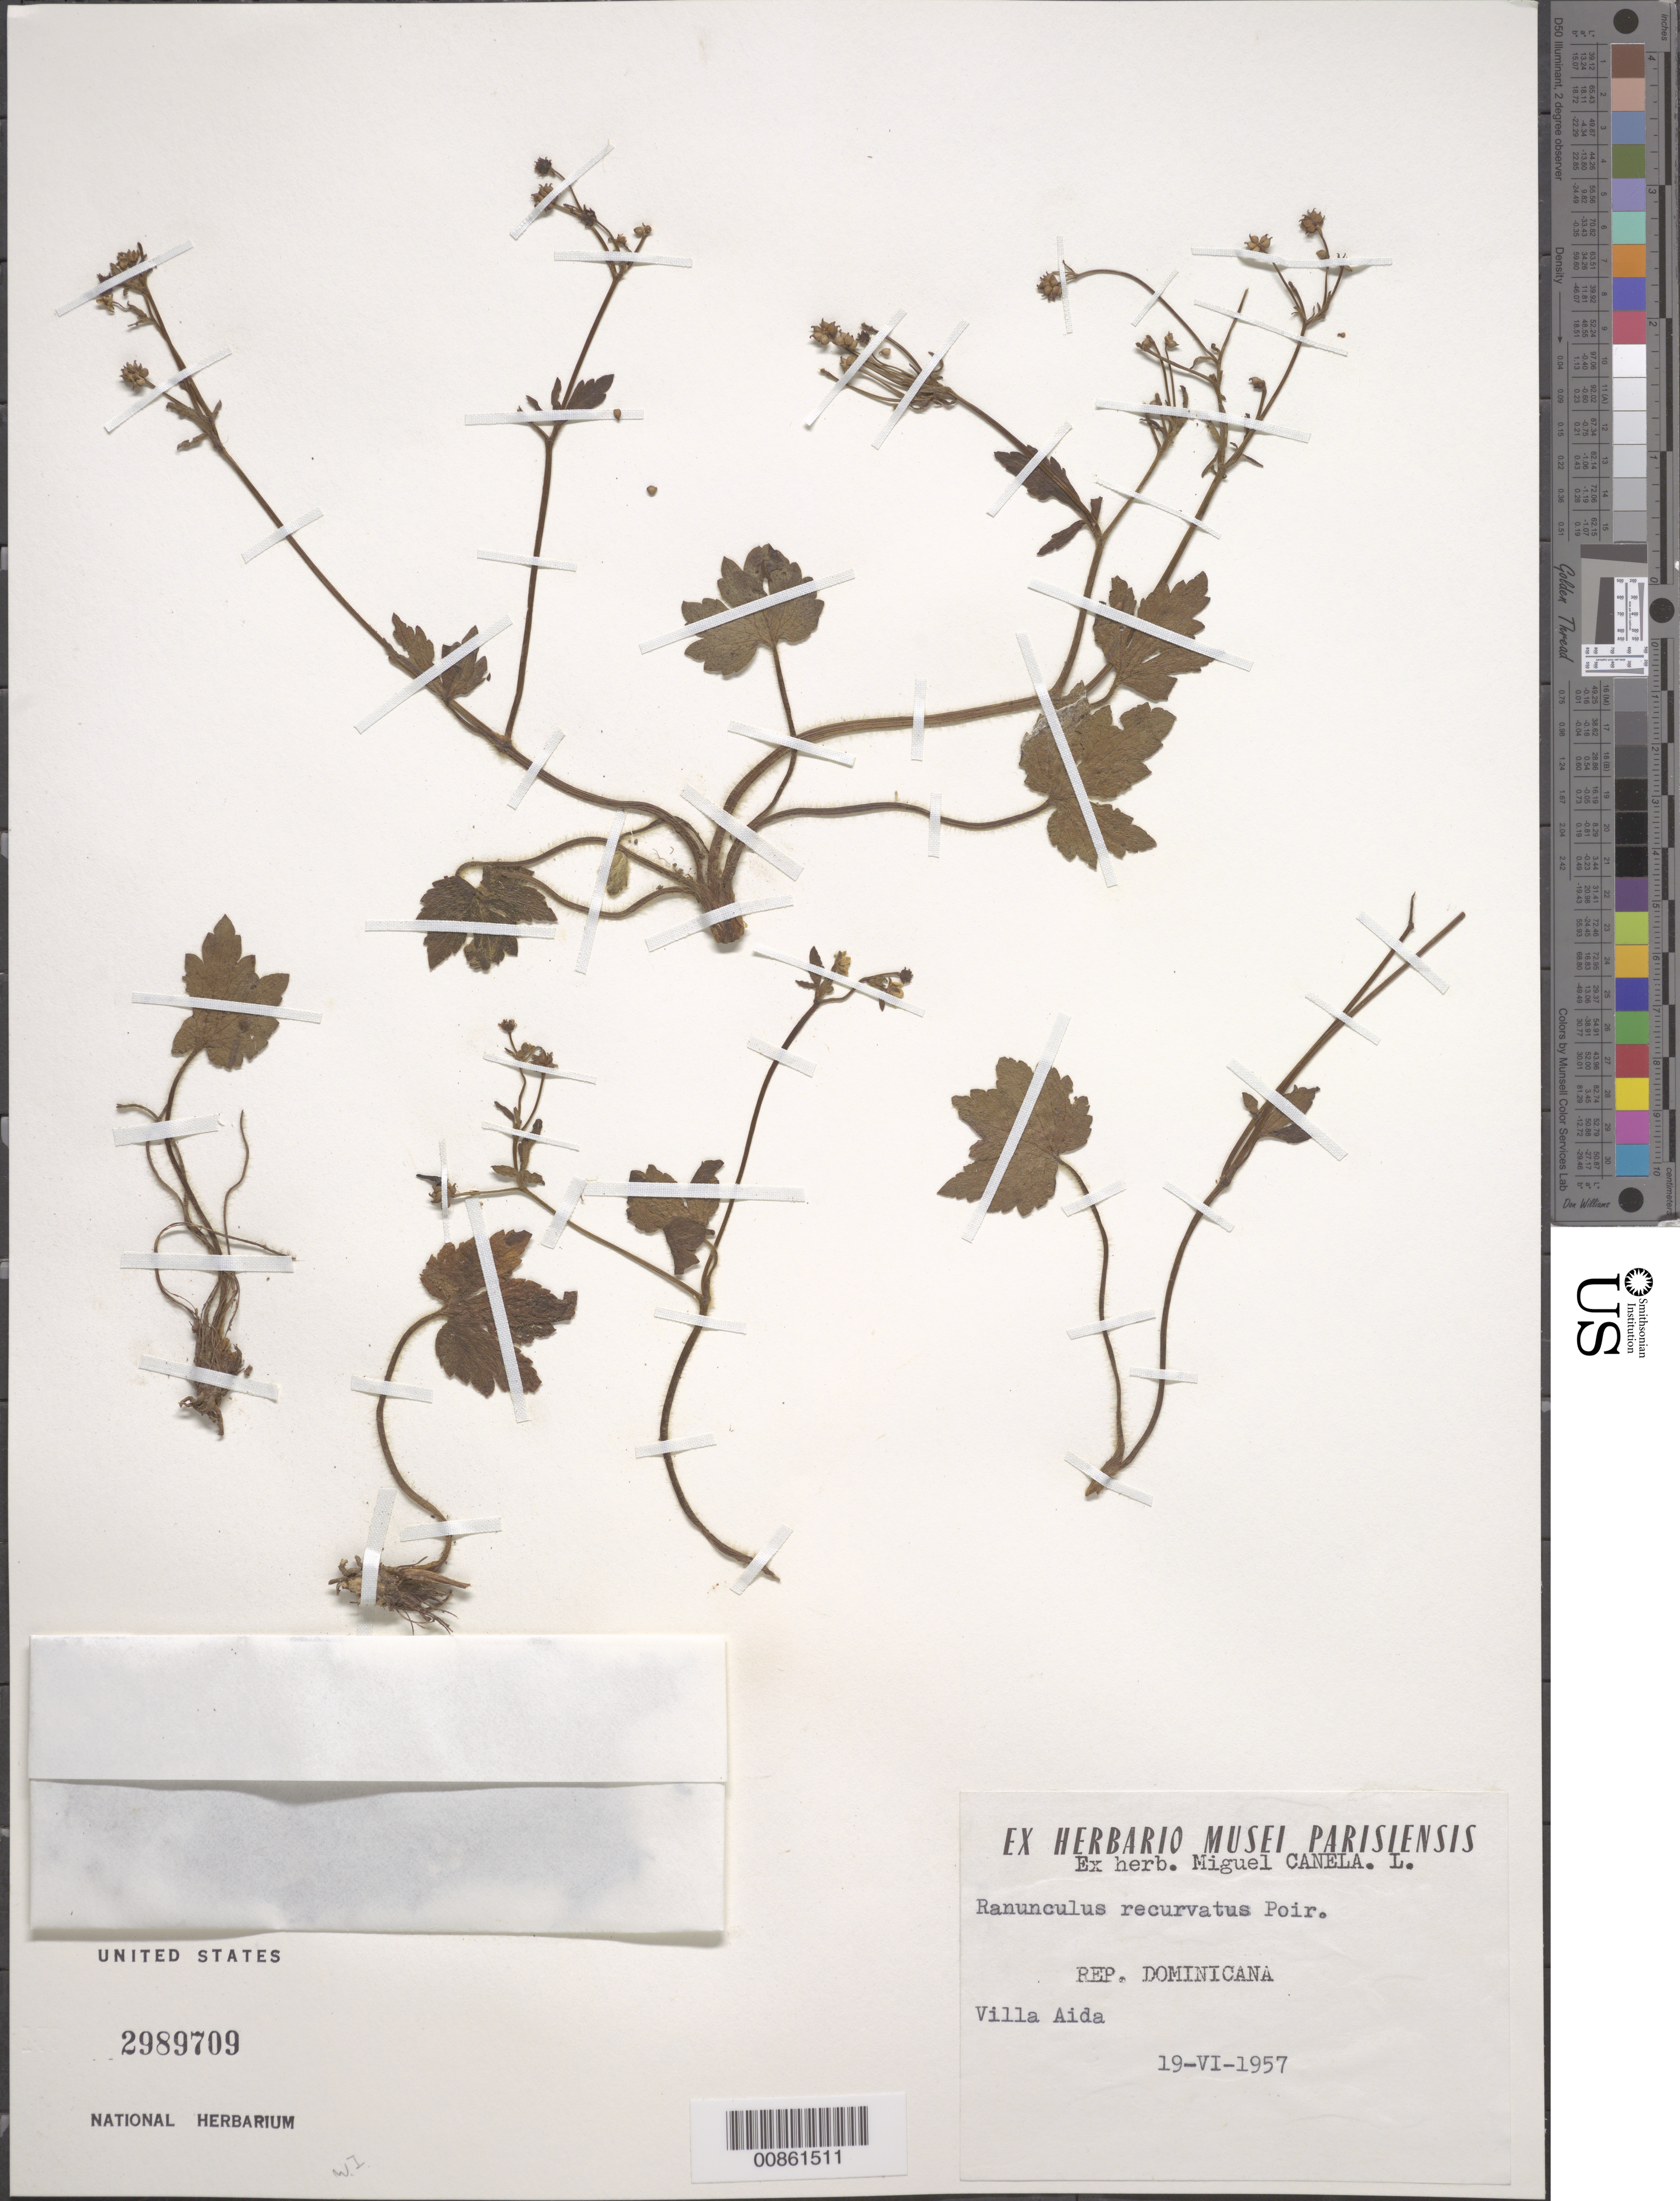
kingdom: Plantae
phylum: Tracheophyta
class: Magnoliopsida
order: Ranunculales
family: Ranunculaceae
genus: Ranunculus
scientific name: Ranunculus recurvatus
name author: Poir.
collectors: M. Canela Lazaro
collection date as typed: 19 Jun 1957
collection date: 1957-06-19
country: Dominican Republic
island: Hispaniola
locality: Villa Aida.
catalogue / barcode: US 2989709